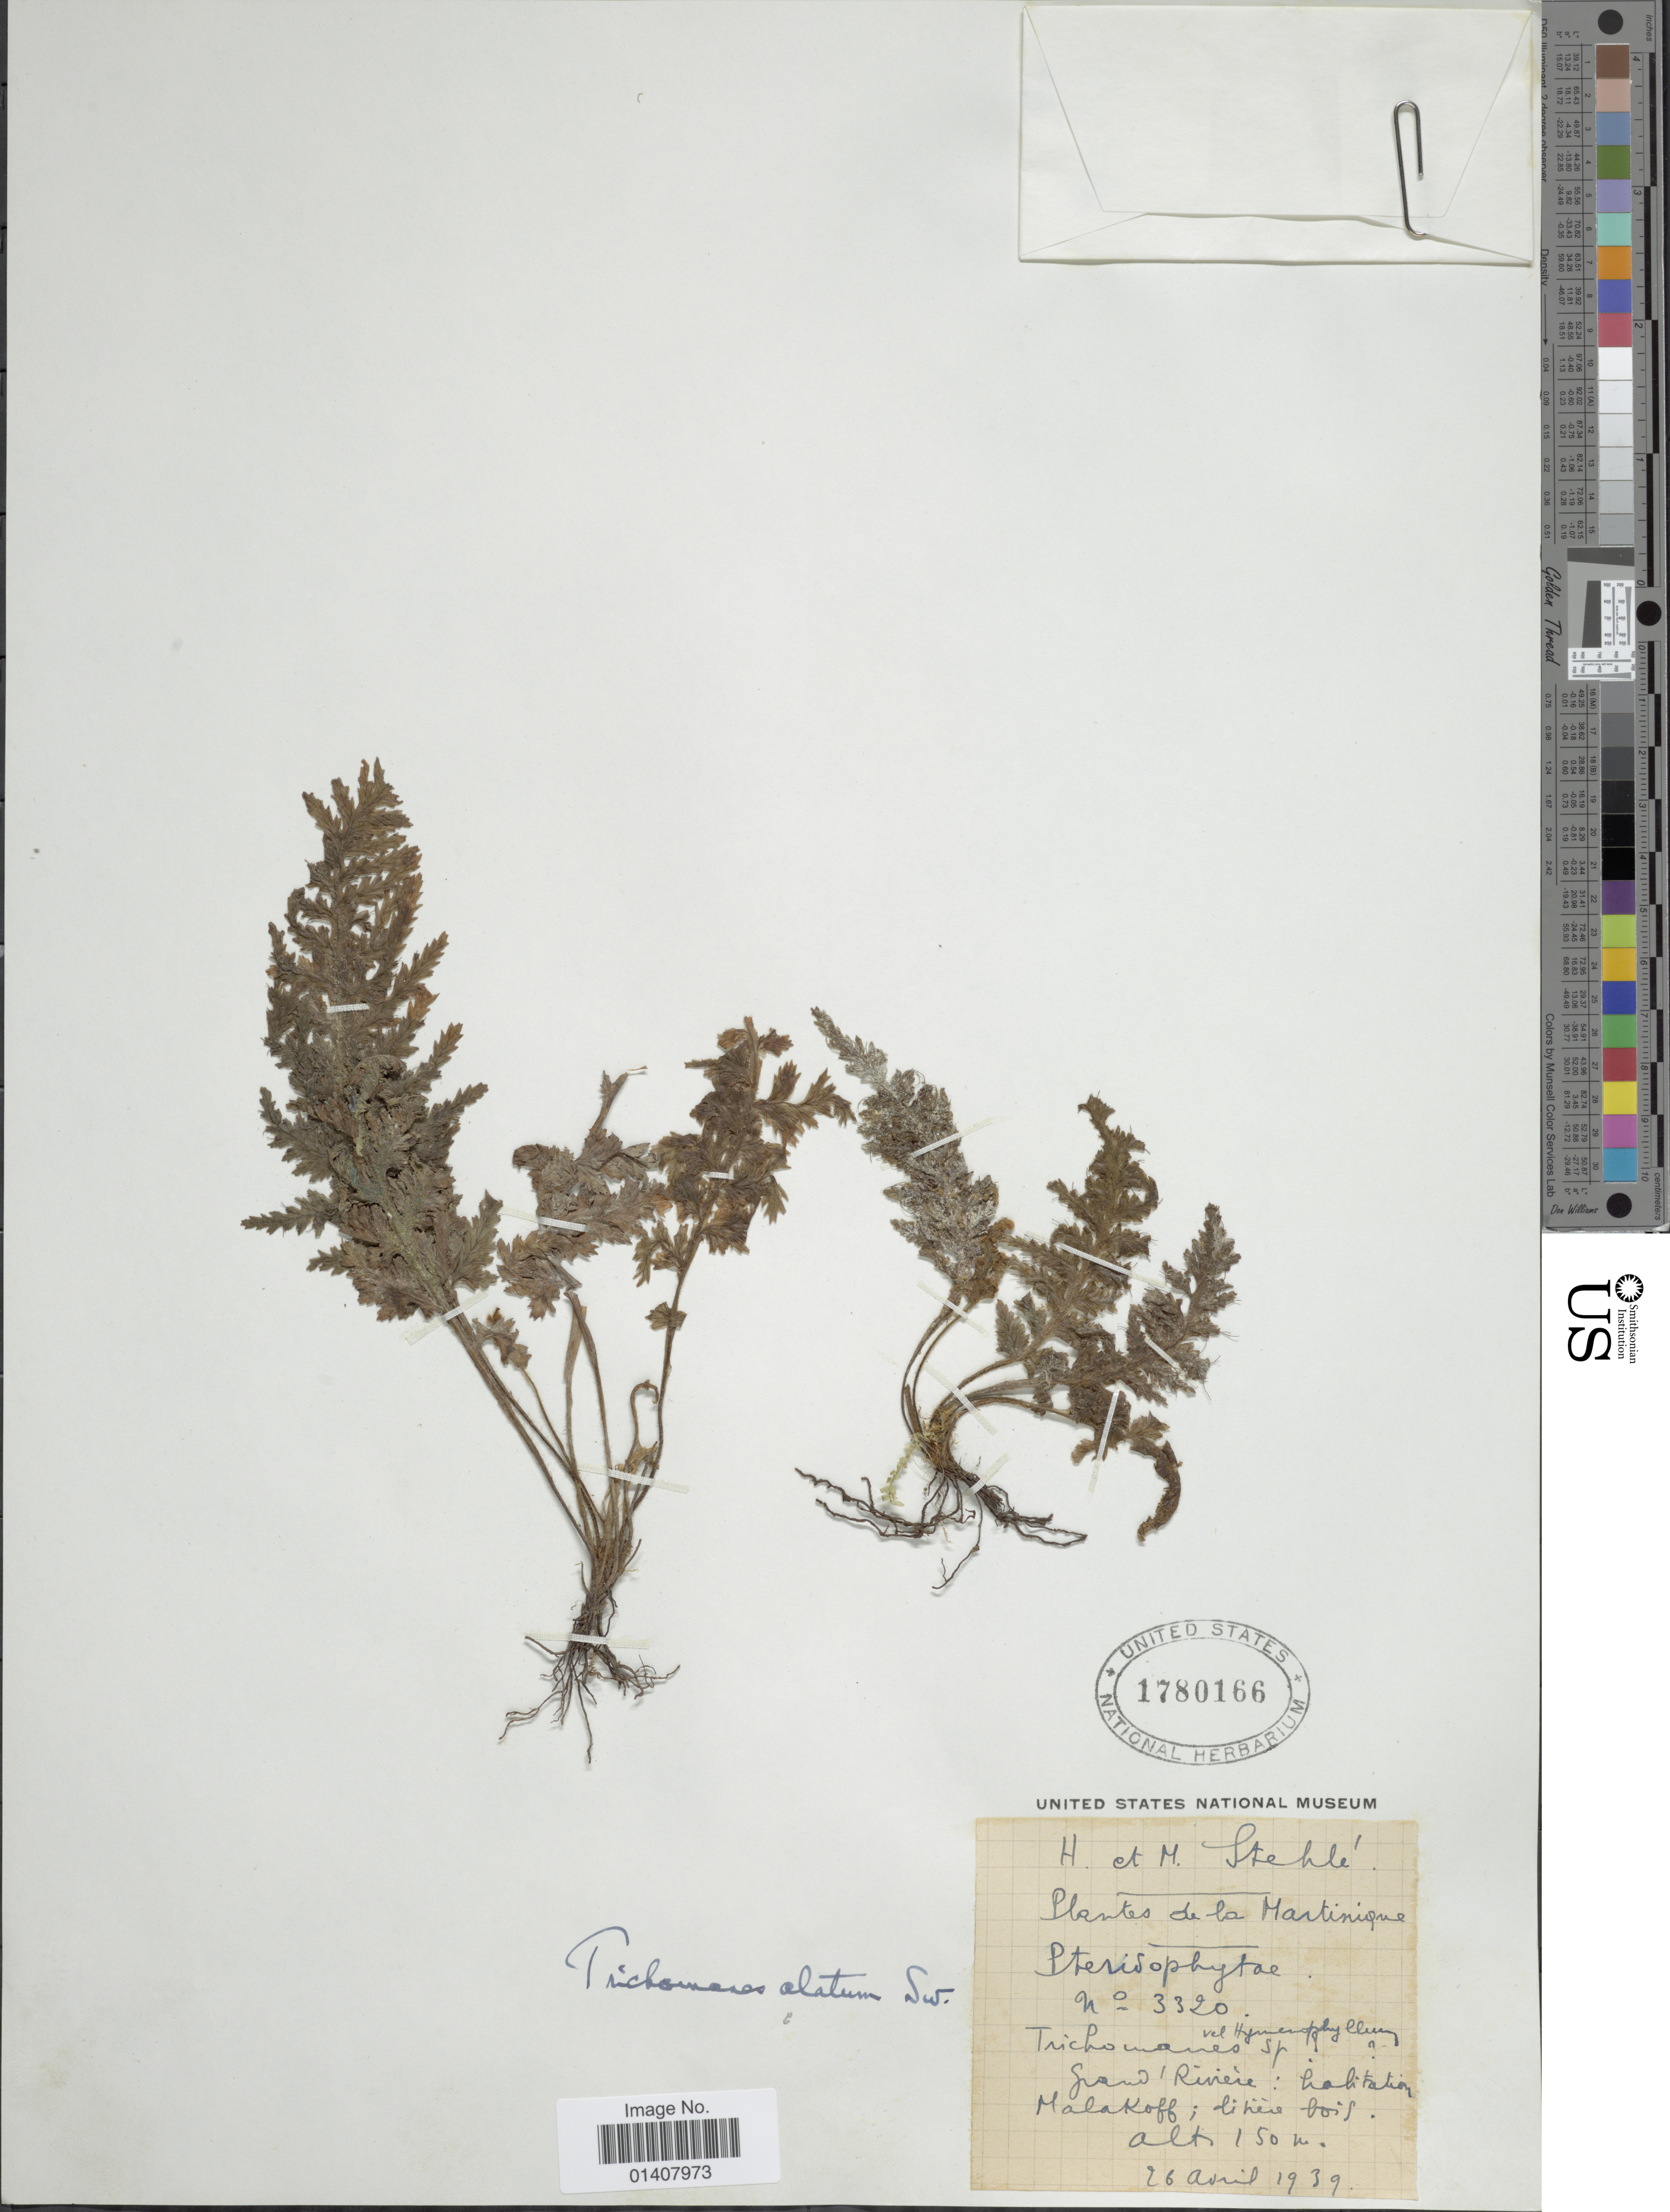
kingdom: Plantae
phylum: Tracheophyta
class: Polypodiopsida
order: Hymenophyllales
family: Hymenophyllaceae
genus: Trichomanes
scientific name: Trichomanes alatum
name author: Sw.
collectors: H. Stehlé & M. Stehlé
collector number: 3320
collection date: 1939-04-26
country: Martinique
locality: Malakoff, Grande Rivière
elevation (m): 150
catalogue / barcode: US 1780166